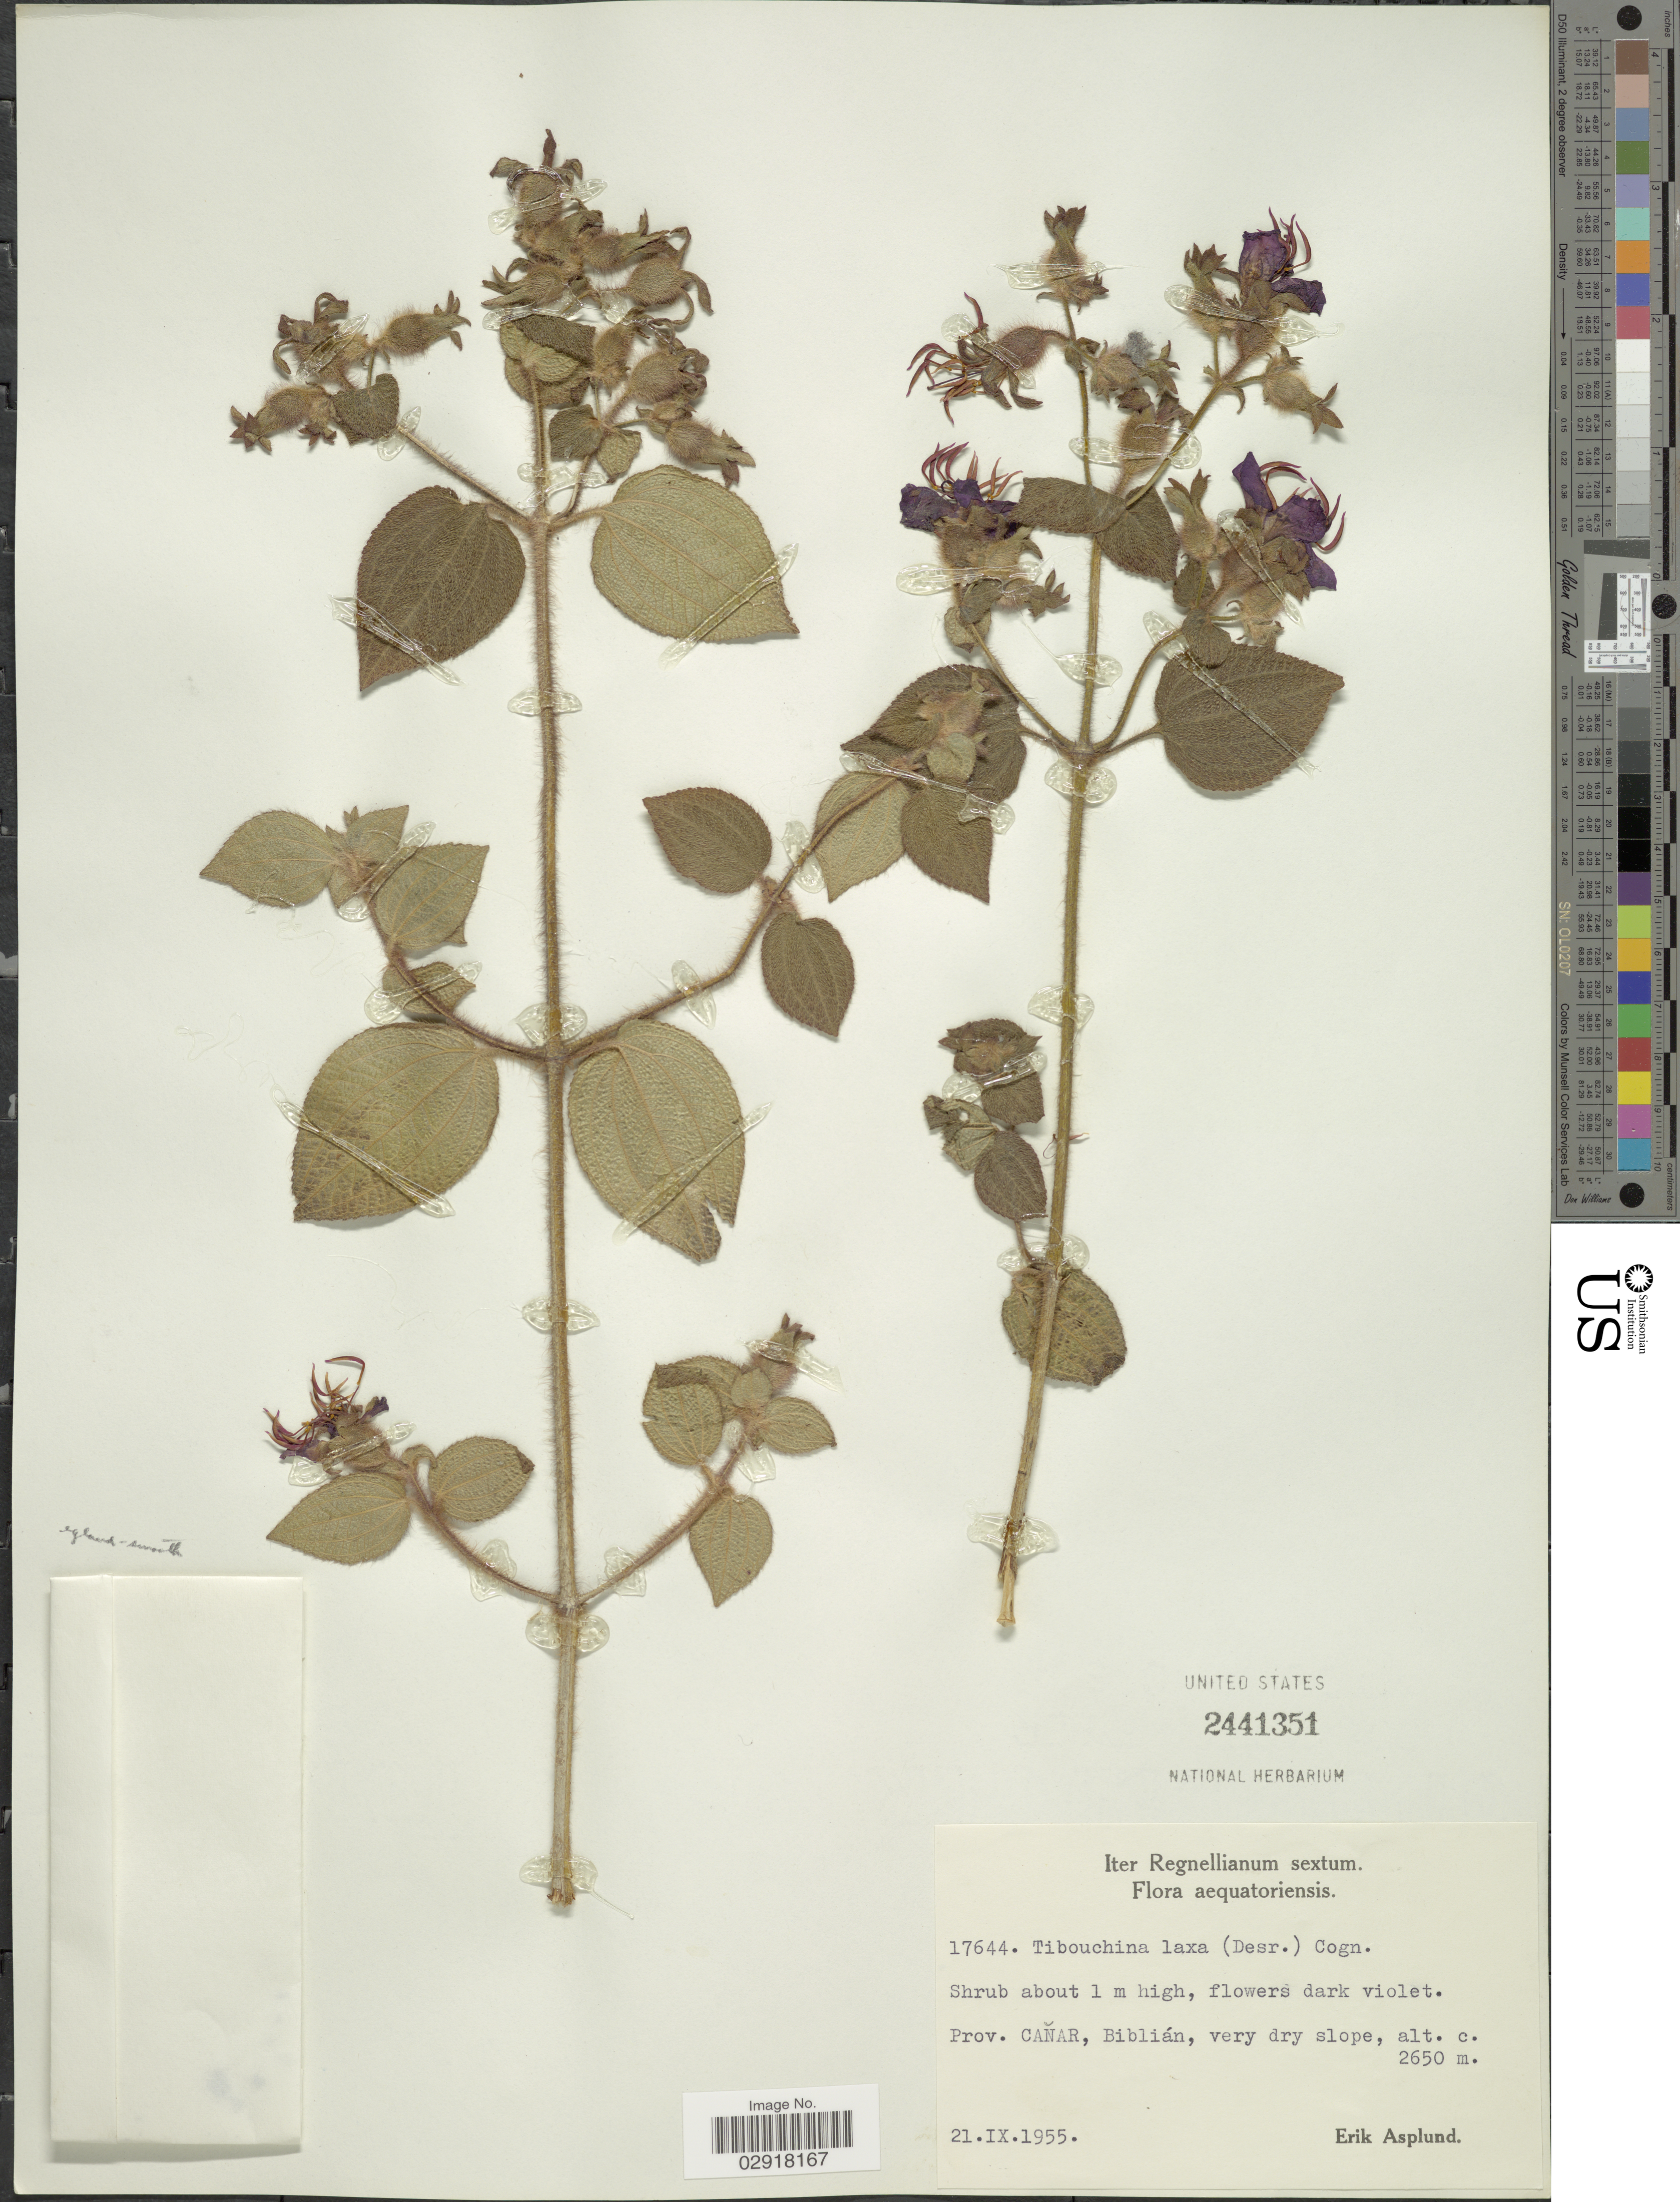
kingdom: Plantae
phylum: Tracheophyta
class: Magnoliopsida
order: Myrtales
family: Melastomataceae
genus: Chaetogastra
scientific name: Chaetogastra laxa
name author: (Desr.) P.J.F. Guim. & Michelang.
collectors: E. Asplund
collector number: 17644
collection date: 1955-09-21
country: Ecuador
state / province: Cañar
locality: Biblián.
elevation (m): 2650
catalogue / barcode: US 2441351